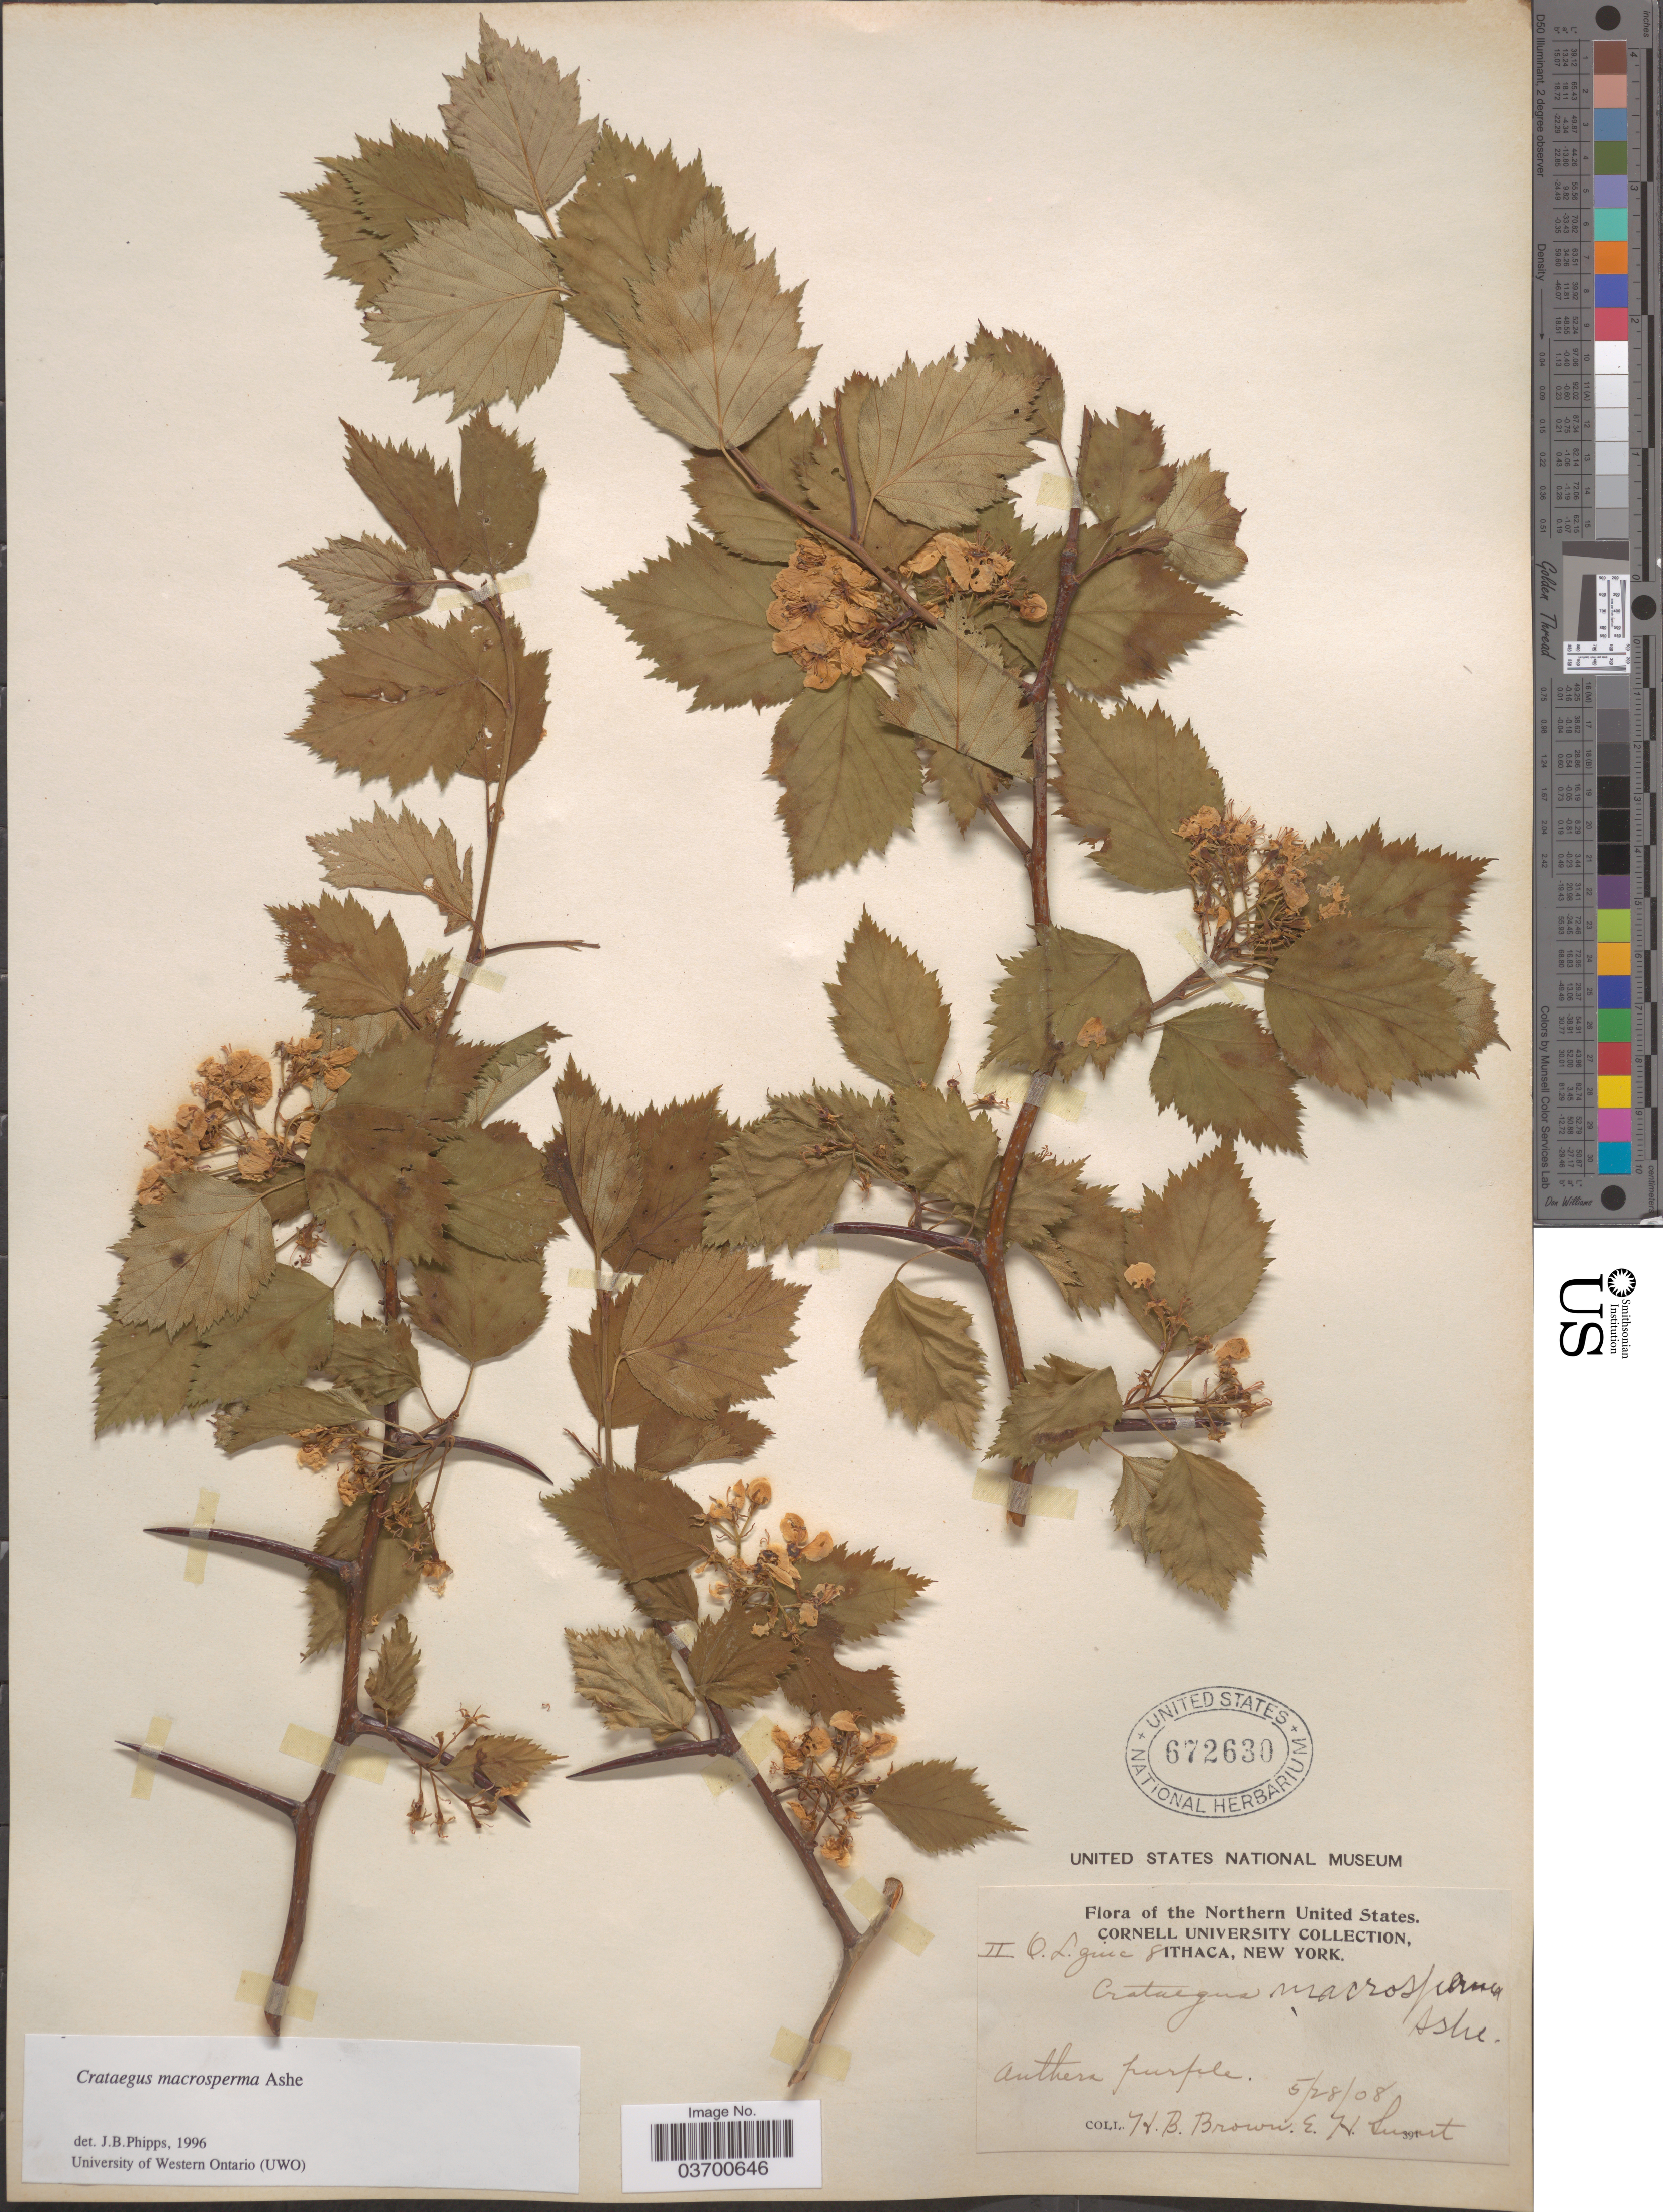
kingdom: Plantae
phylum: Tracheophyta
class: Magnoliopsida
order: Rosales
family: Rosaceae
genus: Crataegus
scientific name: Crataegus macrosperma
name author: Ashe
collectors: H. B. Brown & E. Smart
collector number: II O.L. guic. 8?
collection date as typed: Transcribed d/m/y: 28/5/8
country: United States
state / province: New York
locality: Northern United States. Ithaca.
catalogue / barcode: US 612630